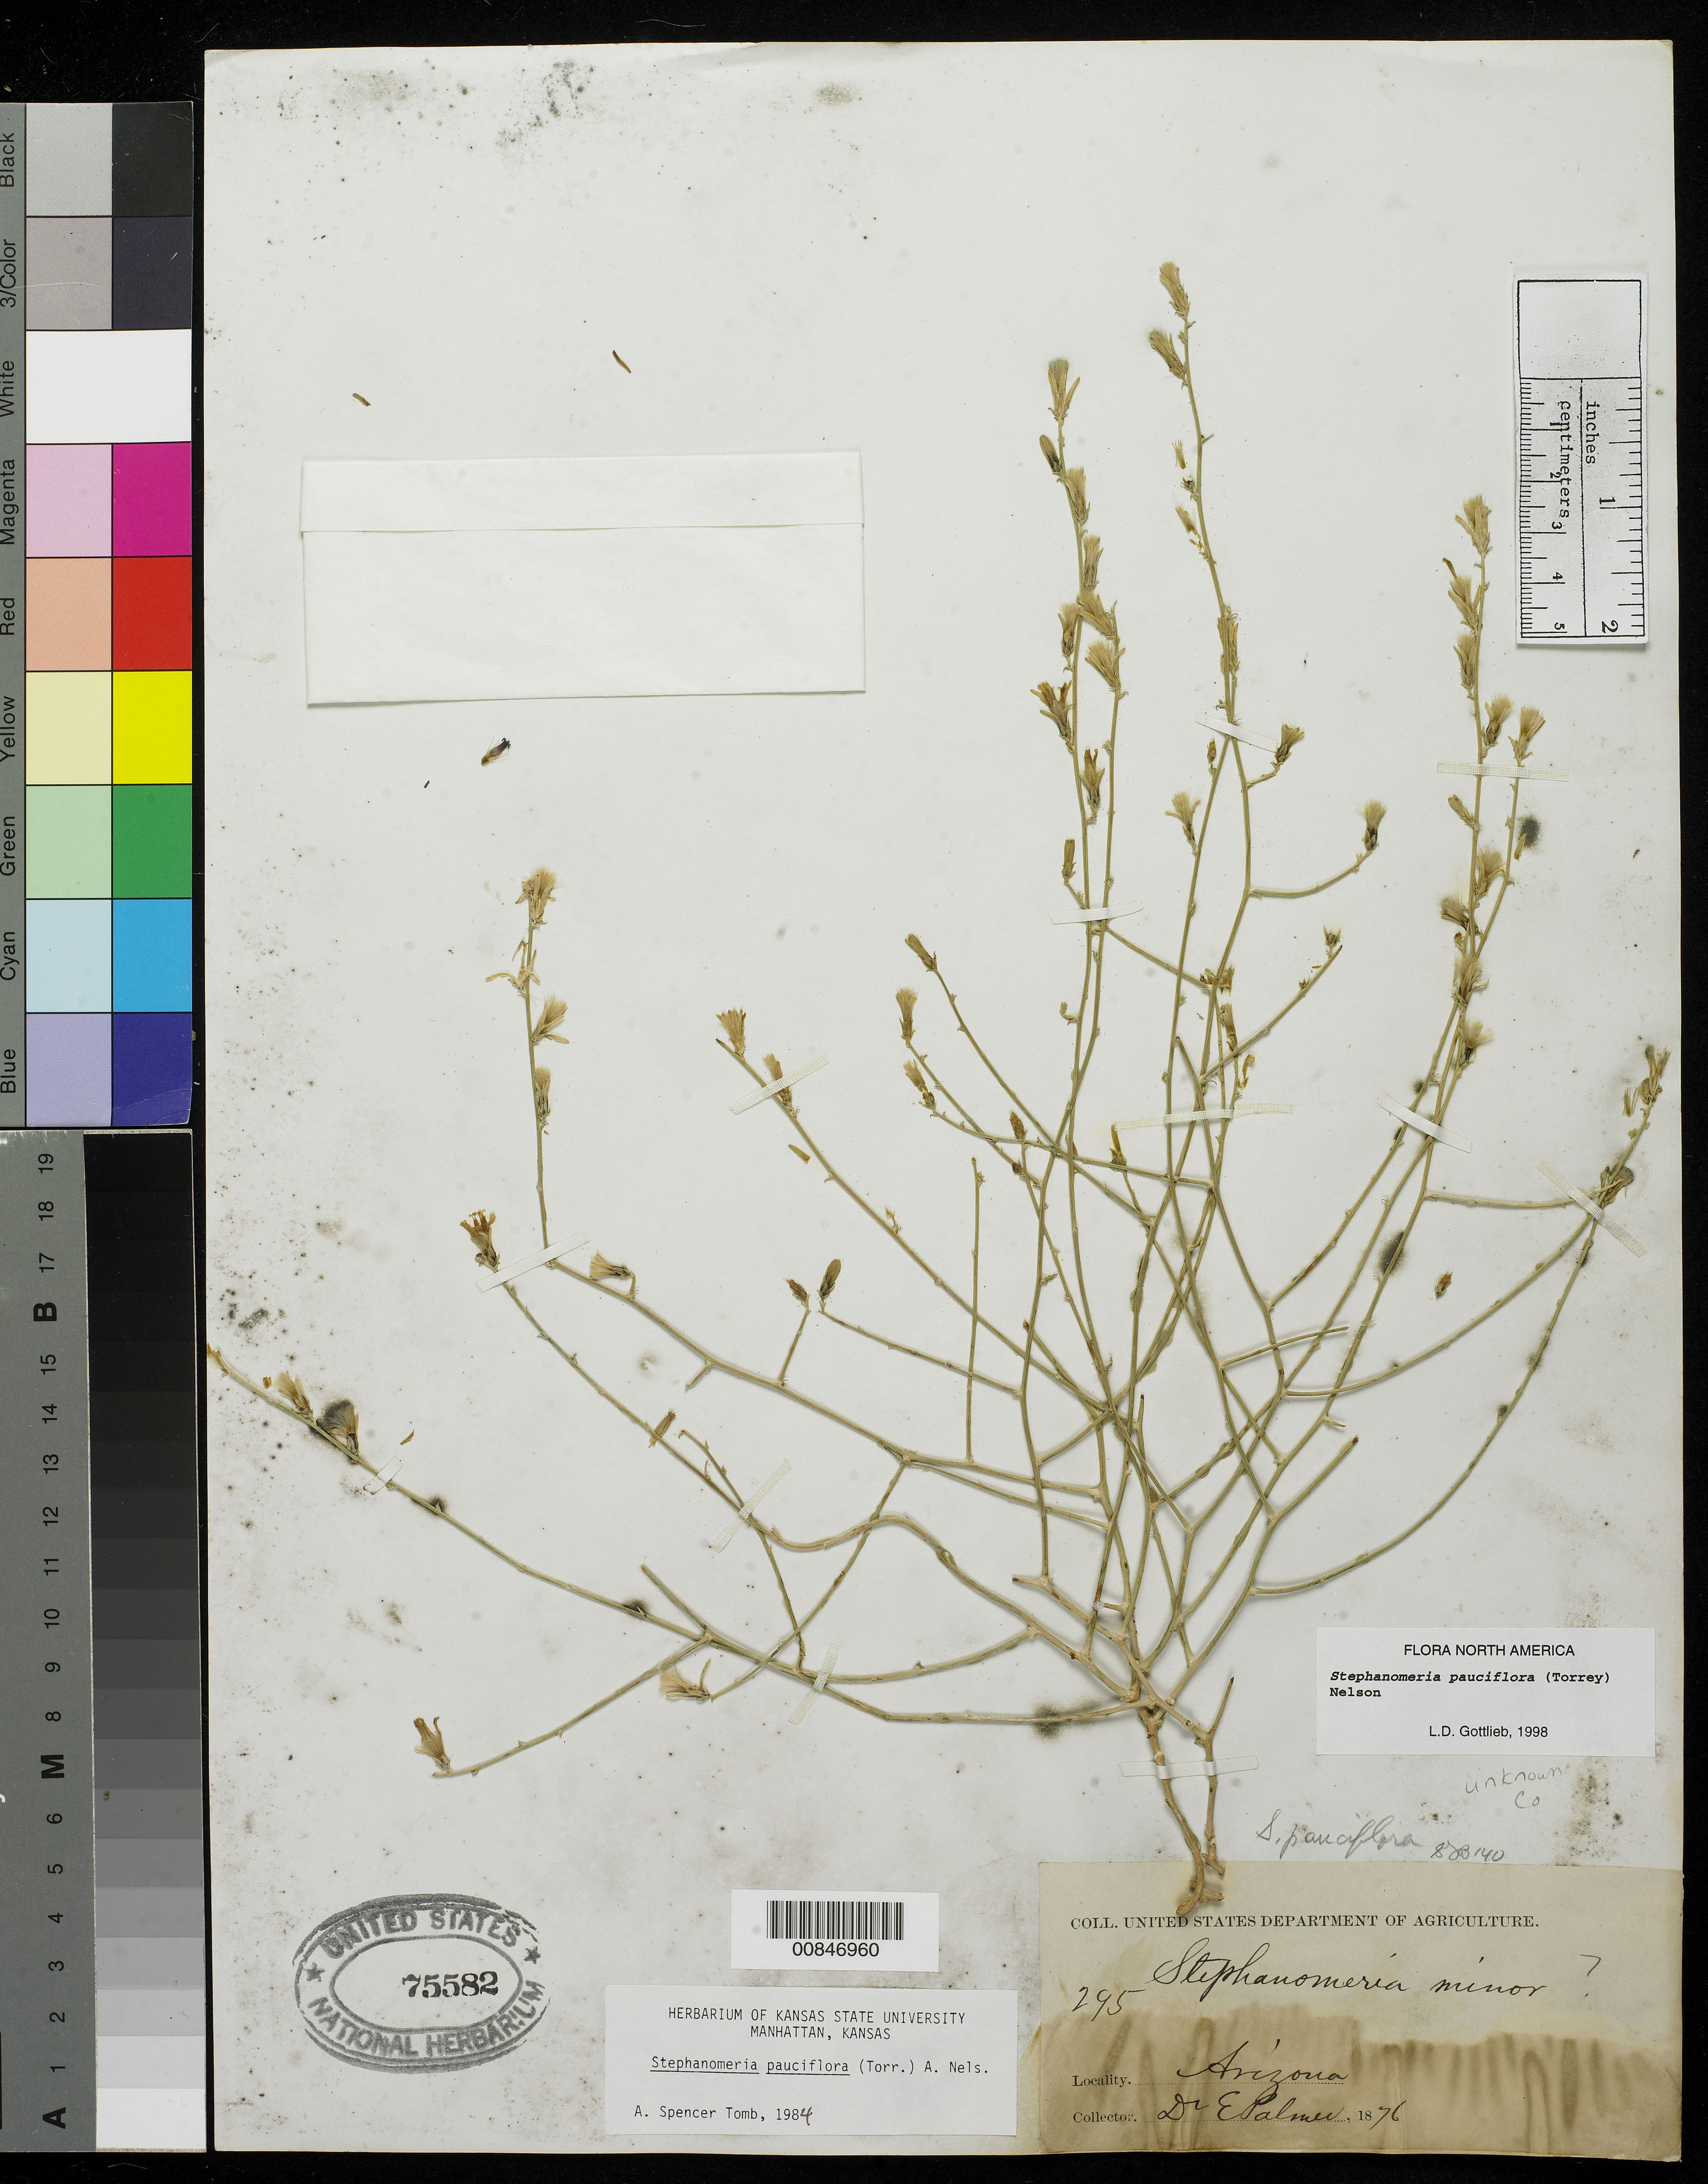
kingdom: Plantae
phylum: Tracheophyta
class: Magnoliopsida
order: Asterales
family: Asteraceae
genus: Stephanomeria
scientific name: Stephanomeria pauciflora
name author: (Torr.) A. Nelson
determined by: Gottlieb, L. D., (DAV), University of California Davis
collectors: E. Palmer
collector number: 295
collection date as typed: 1876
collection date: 1876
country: United States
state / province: Arizona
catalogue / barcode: US 75582